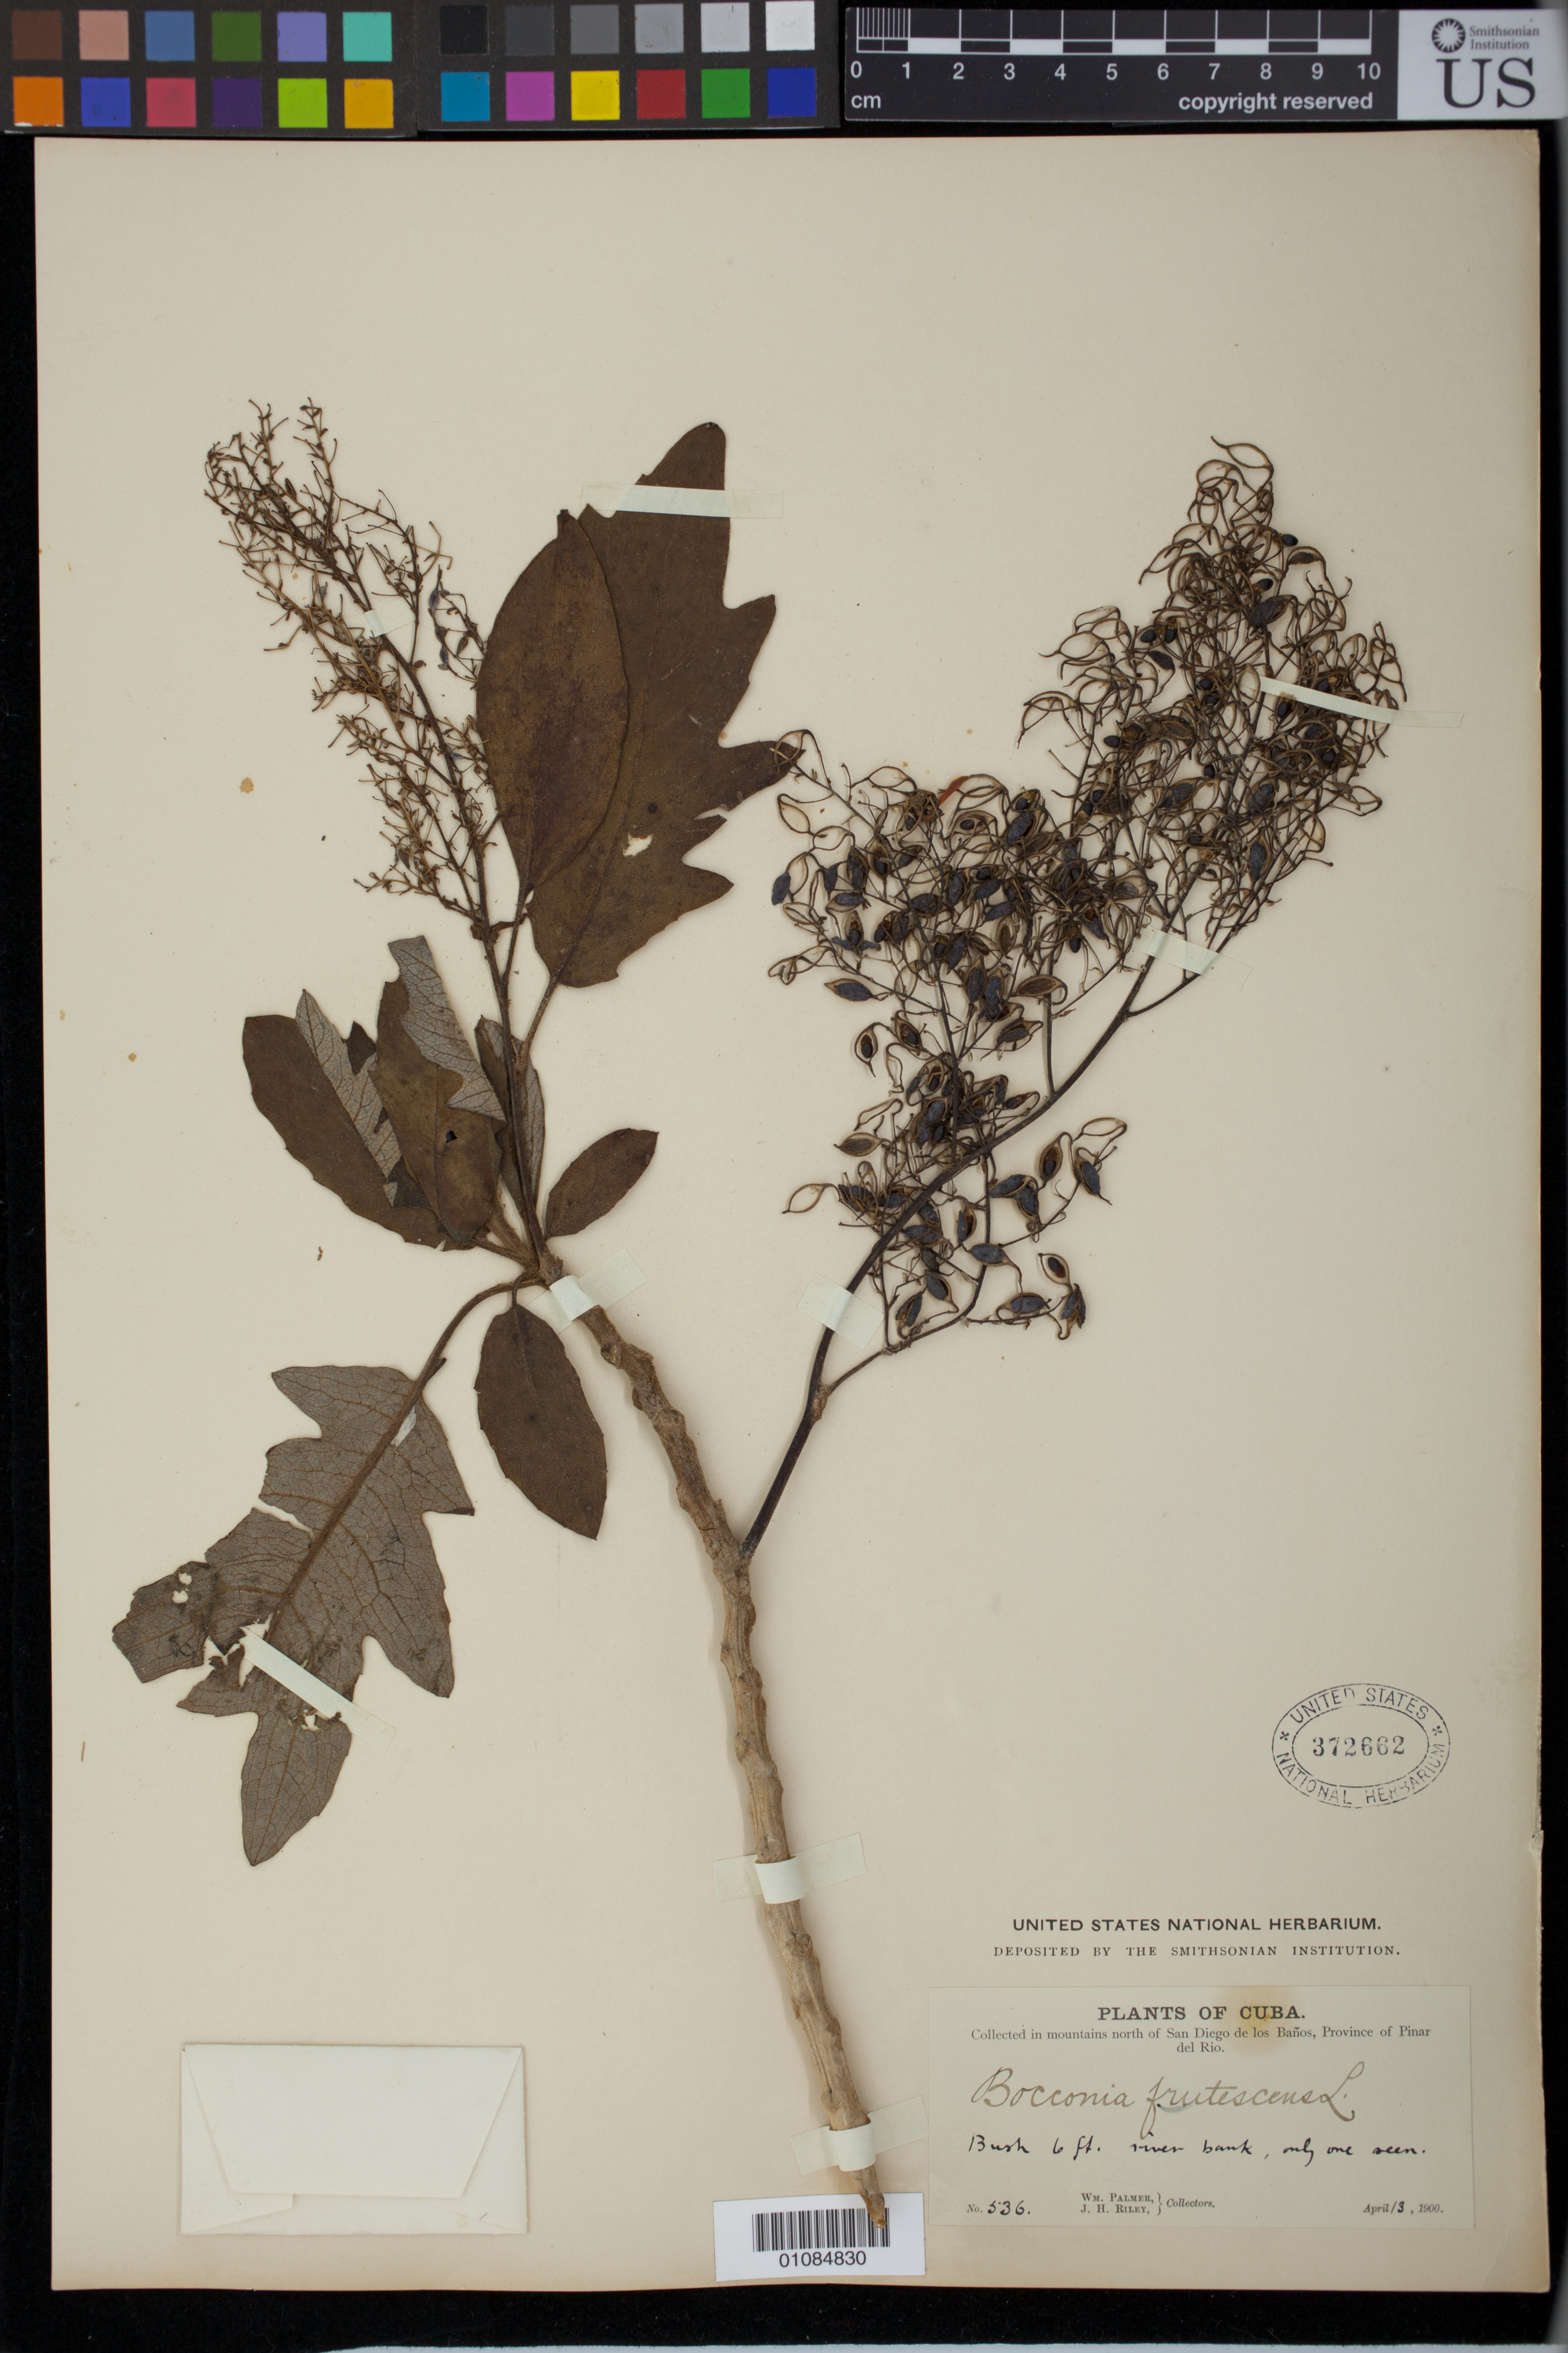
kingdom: Plantae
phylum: Tracheophyta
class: Magnoliopsida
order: Ranunculales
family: Papaveraceae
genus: Bocconia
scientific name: Bocconia frutescens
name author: L.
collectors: W. Palmer & J. H. Riley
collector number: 536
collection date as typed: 13 Apr 1900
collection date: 1900-04-13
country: Cuba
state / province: Pinar del Rio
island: Cuba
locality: Collected in the mountains N of San Diego de los Banos, Province of Pinar del Rio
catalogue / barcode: US 372662